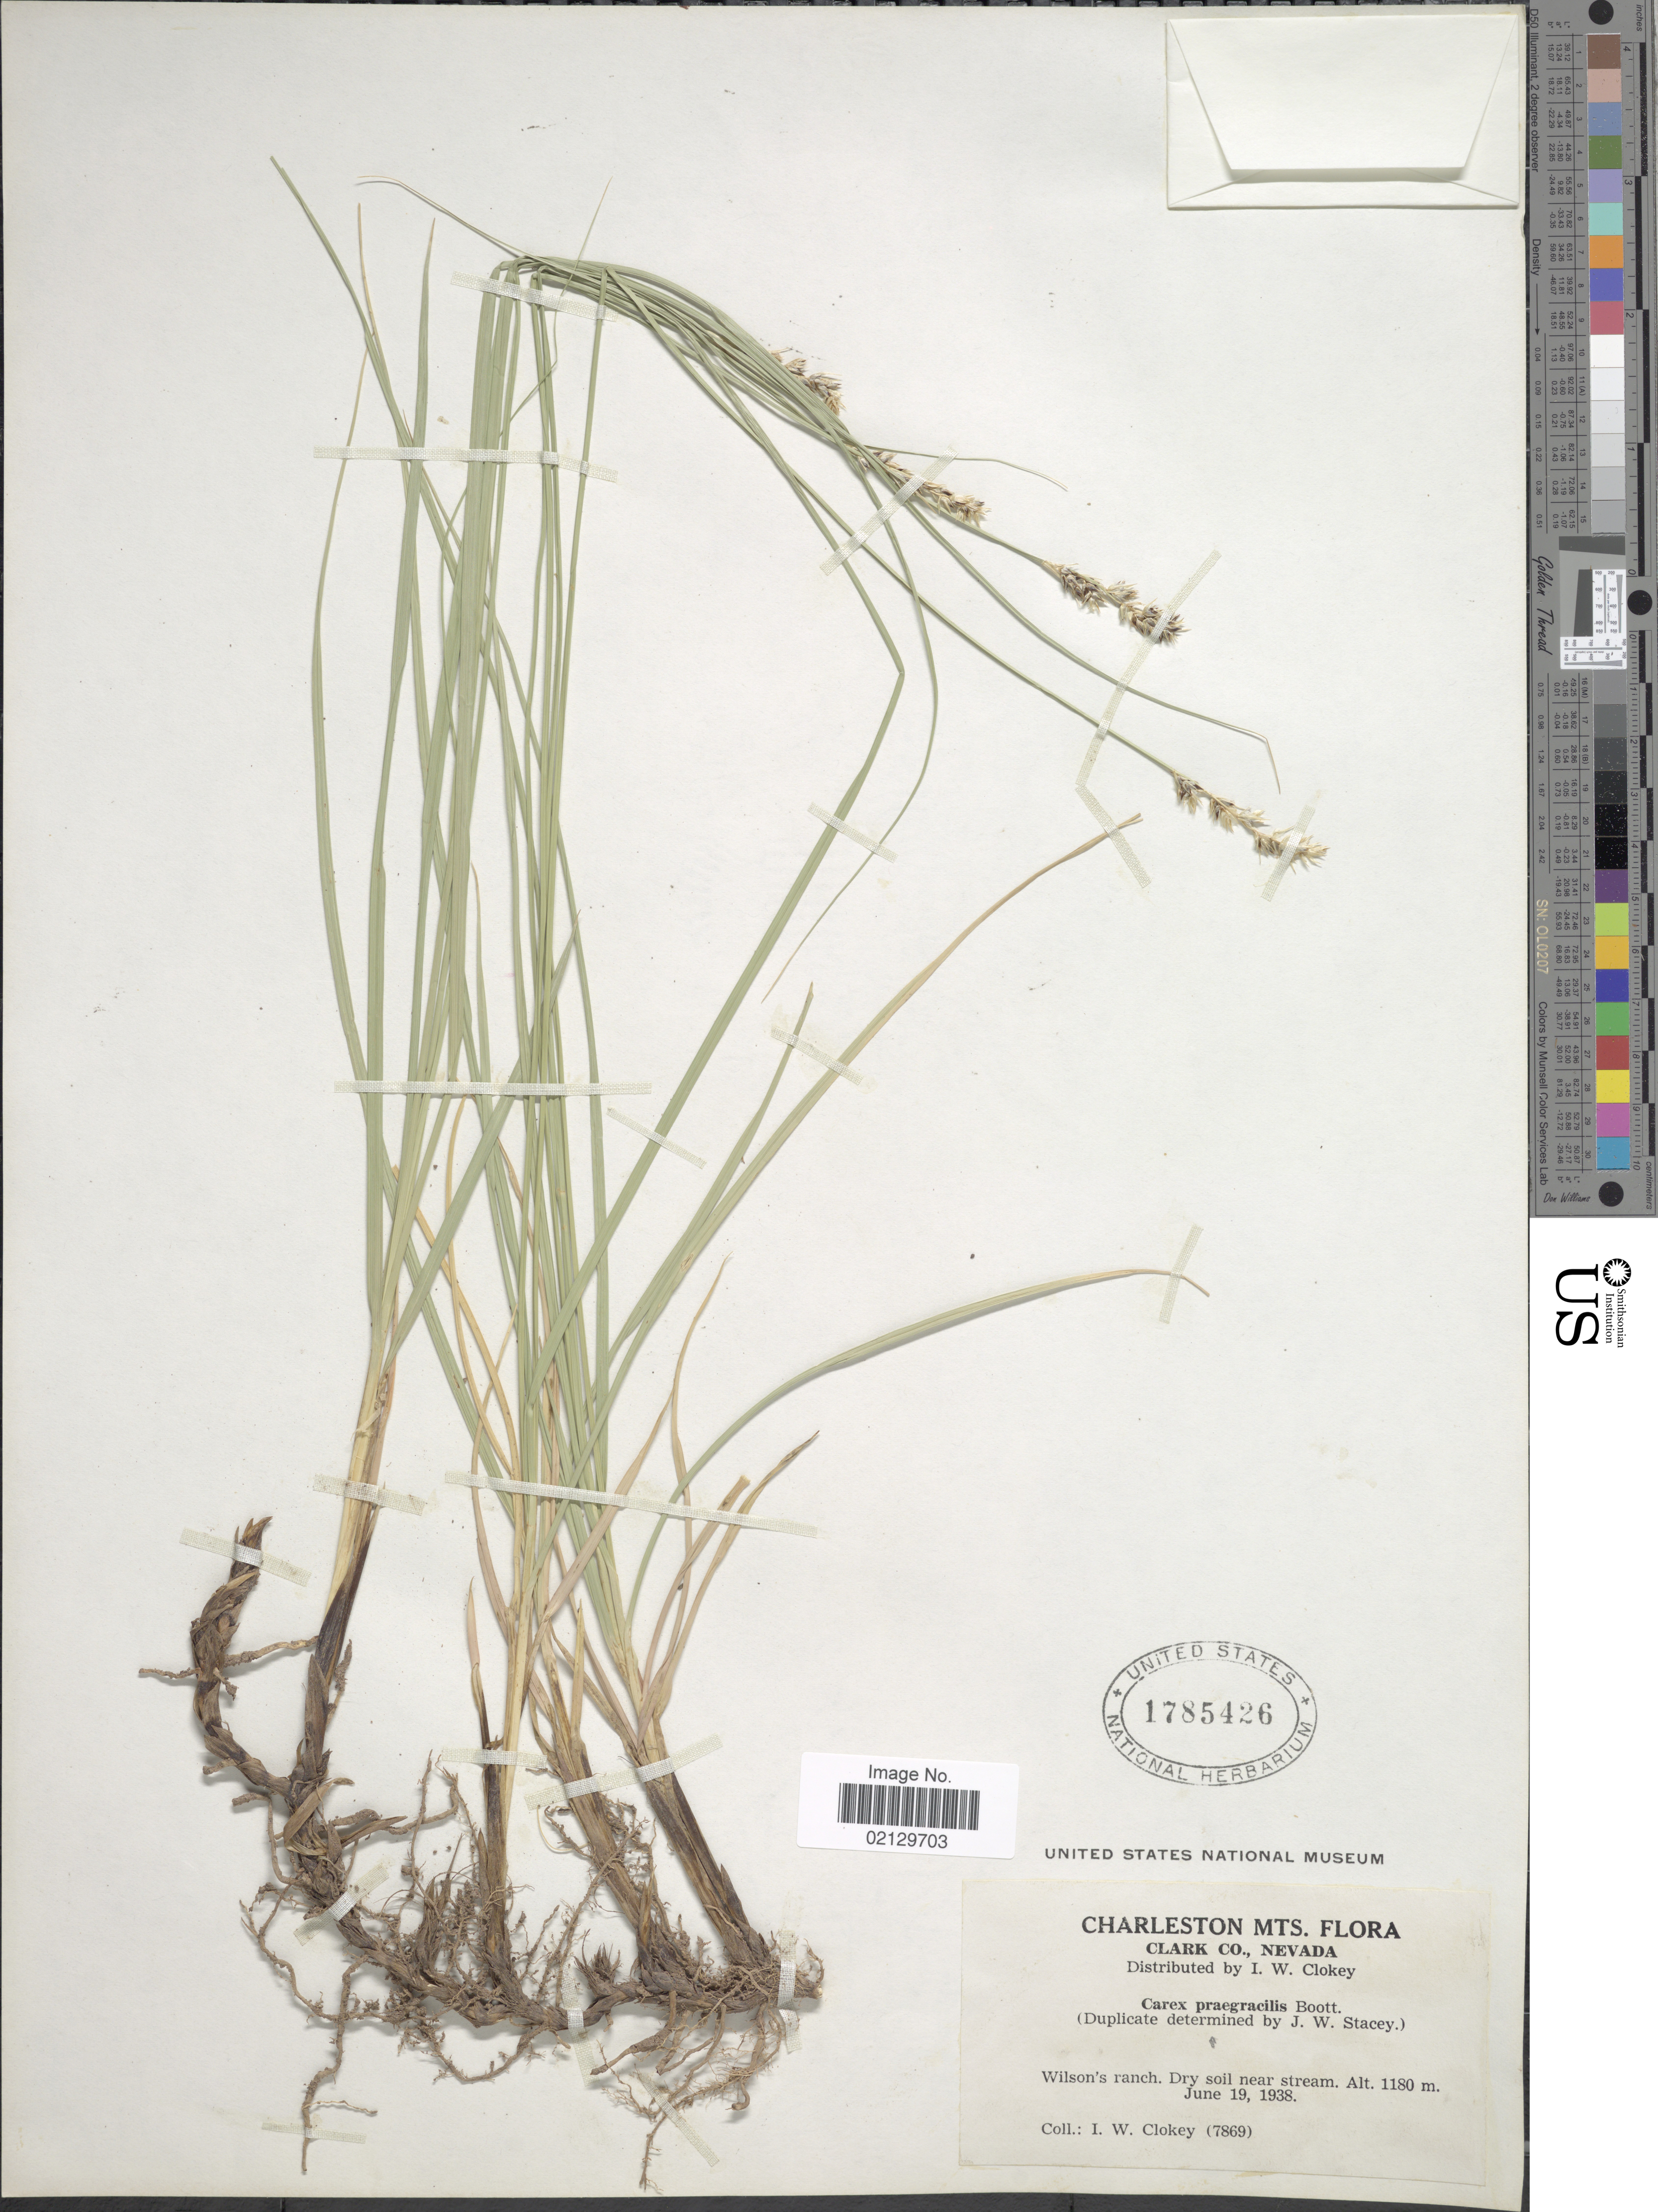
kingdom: Plantae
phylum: Tracheophyta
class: Liliopsida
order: Poales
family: Cyperaceae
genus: Carex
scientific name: Carex praegracilis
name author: W. Boott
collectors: I. W. Clokey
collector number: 7869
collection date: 1938-06-19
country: United States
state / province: Nevada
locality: Charleston Mts., Clark Co., Nevada. Wilson's ranch. Dry soil near Stream.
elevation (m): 1180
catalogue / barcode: US 1785426